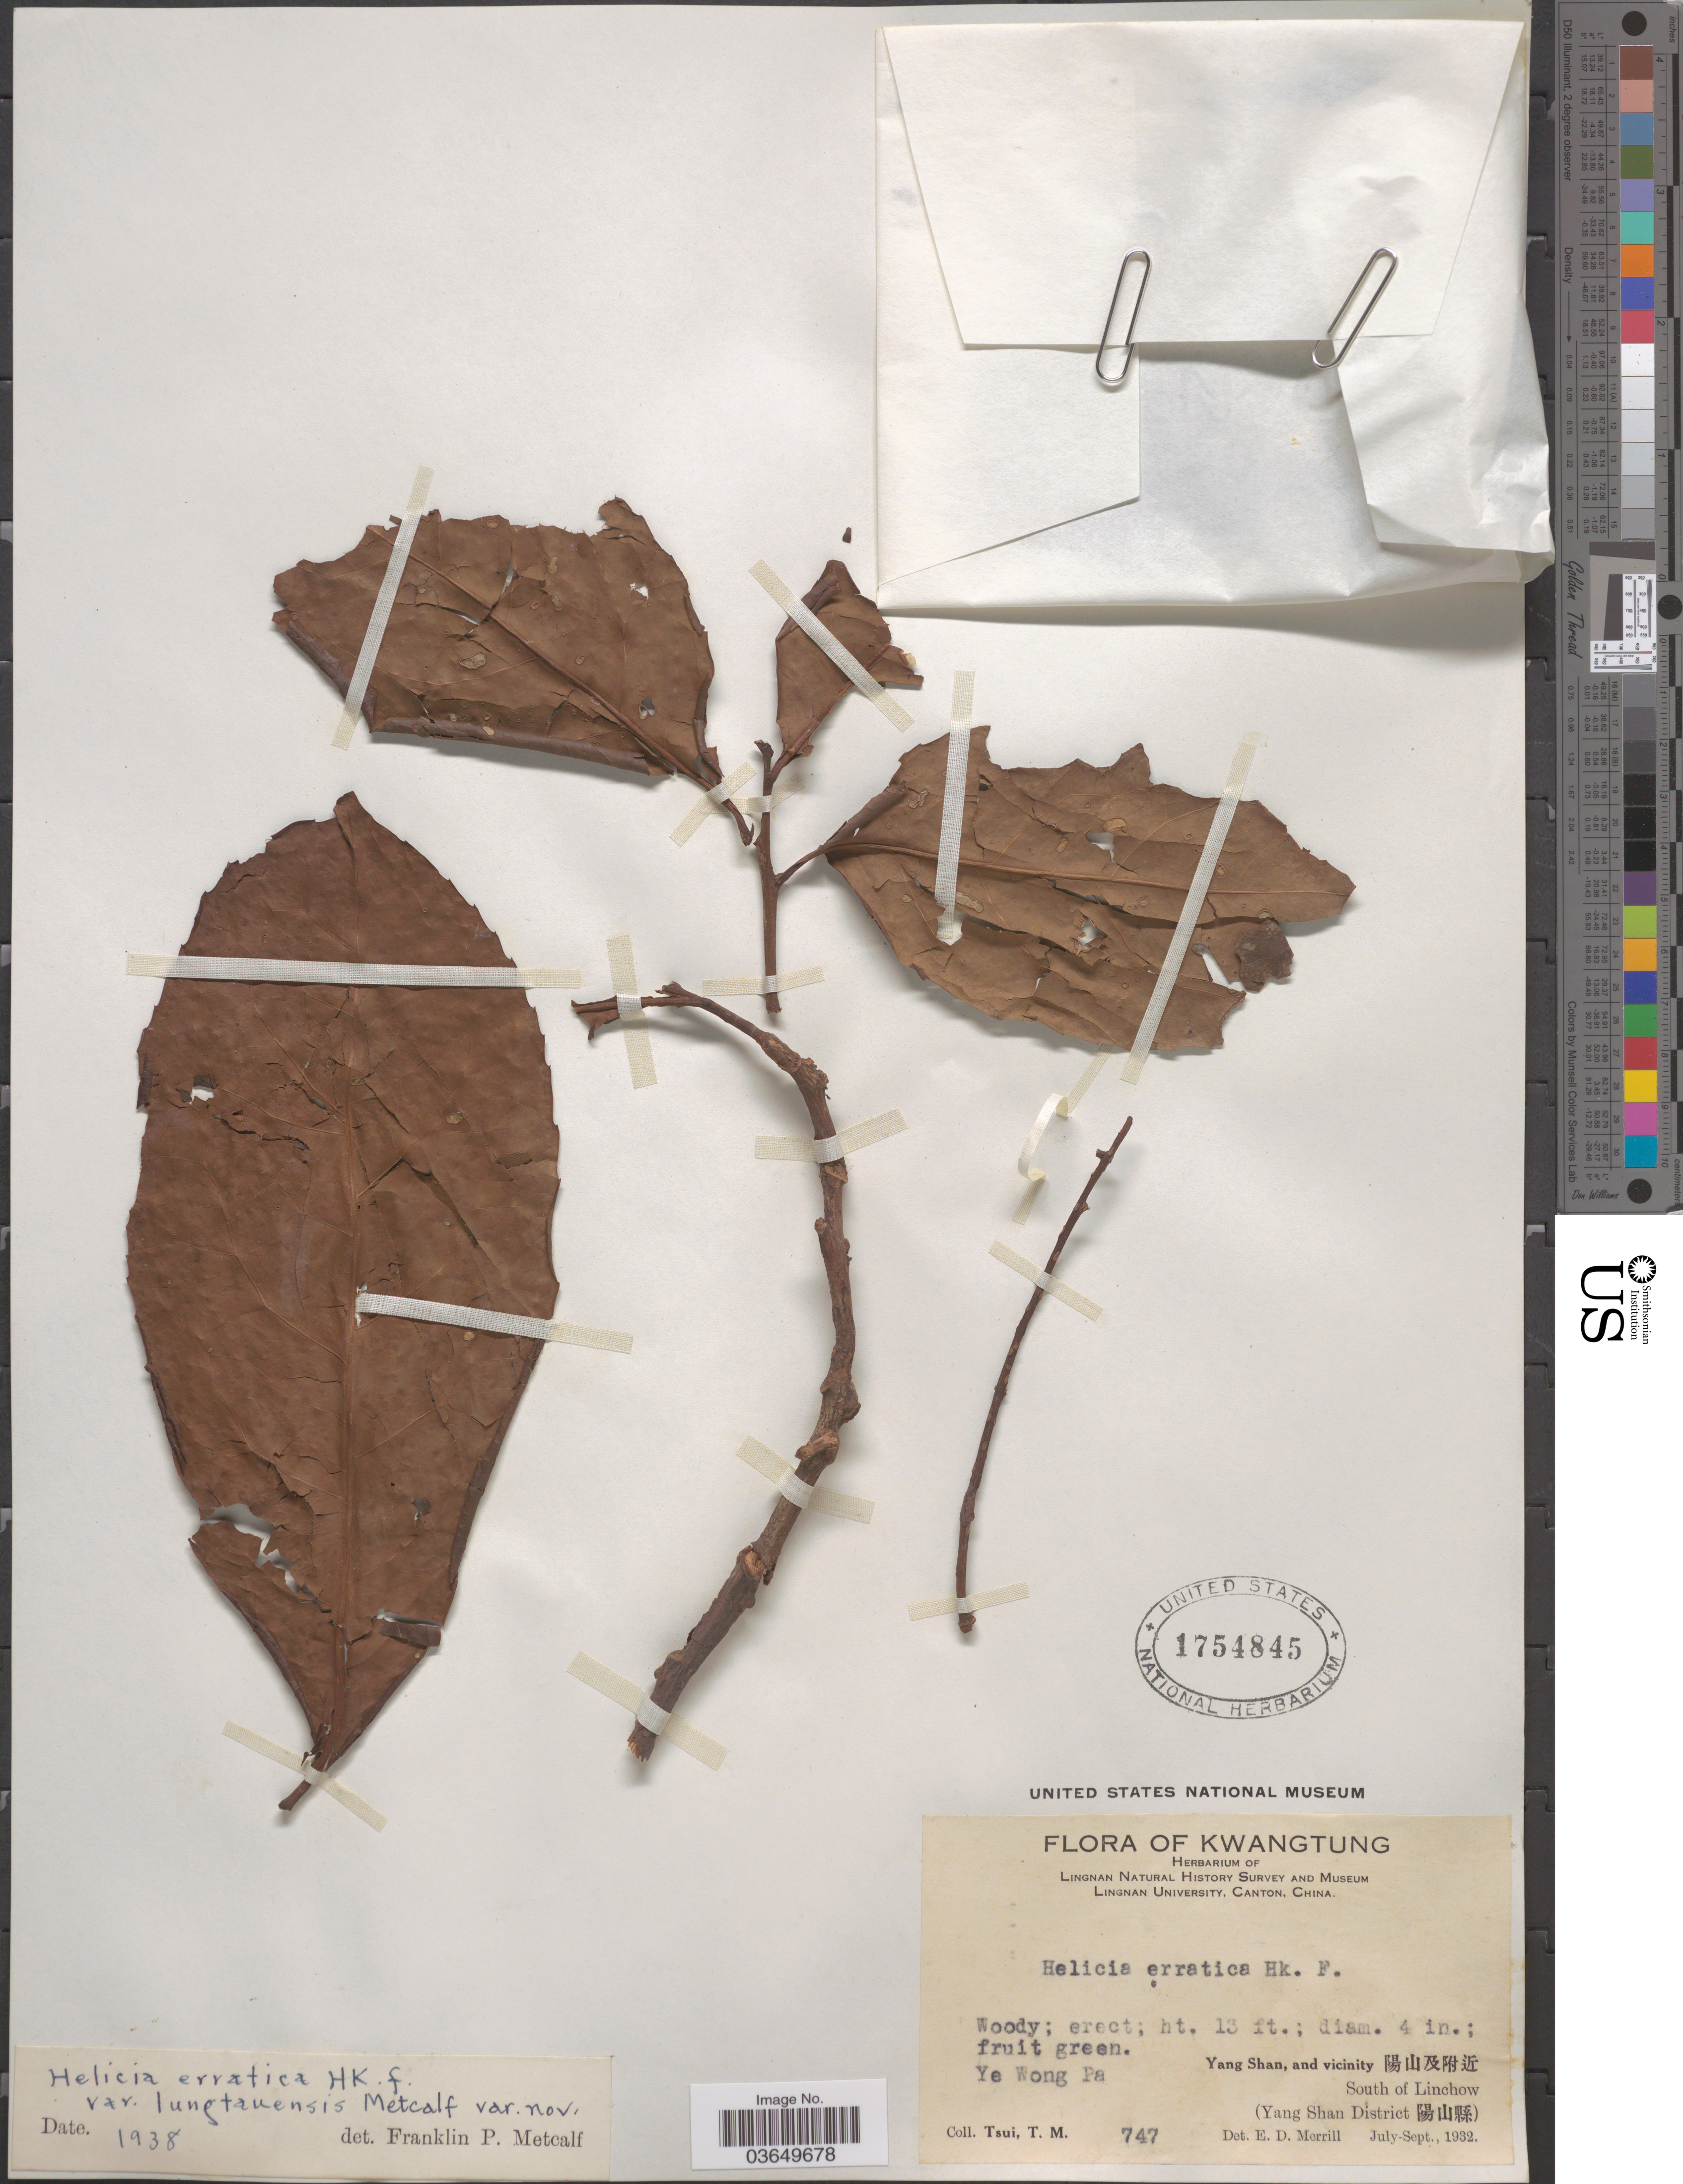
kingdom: Plantae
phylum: Tracheophyta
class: Magnoliopsida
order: Proteales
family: Proteaceae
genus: Helicia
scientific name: Helicia erratica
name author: Hook. f.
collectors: T. Tsui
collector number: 747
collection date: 1932-07/1932-09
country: China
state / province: Guangdong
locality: Kwangtung. Ye Wong Pa. Yang Shan, and vicinity X. South of Linchow (Yang Shan District X).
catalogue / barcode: US 1754845